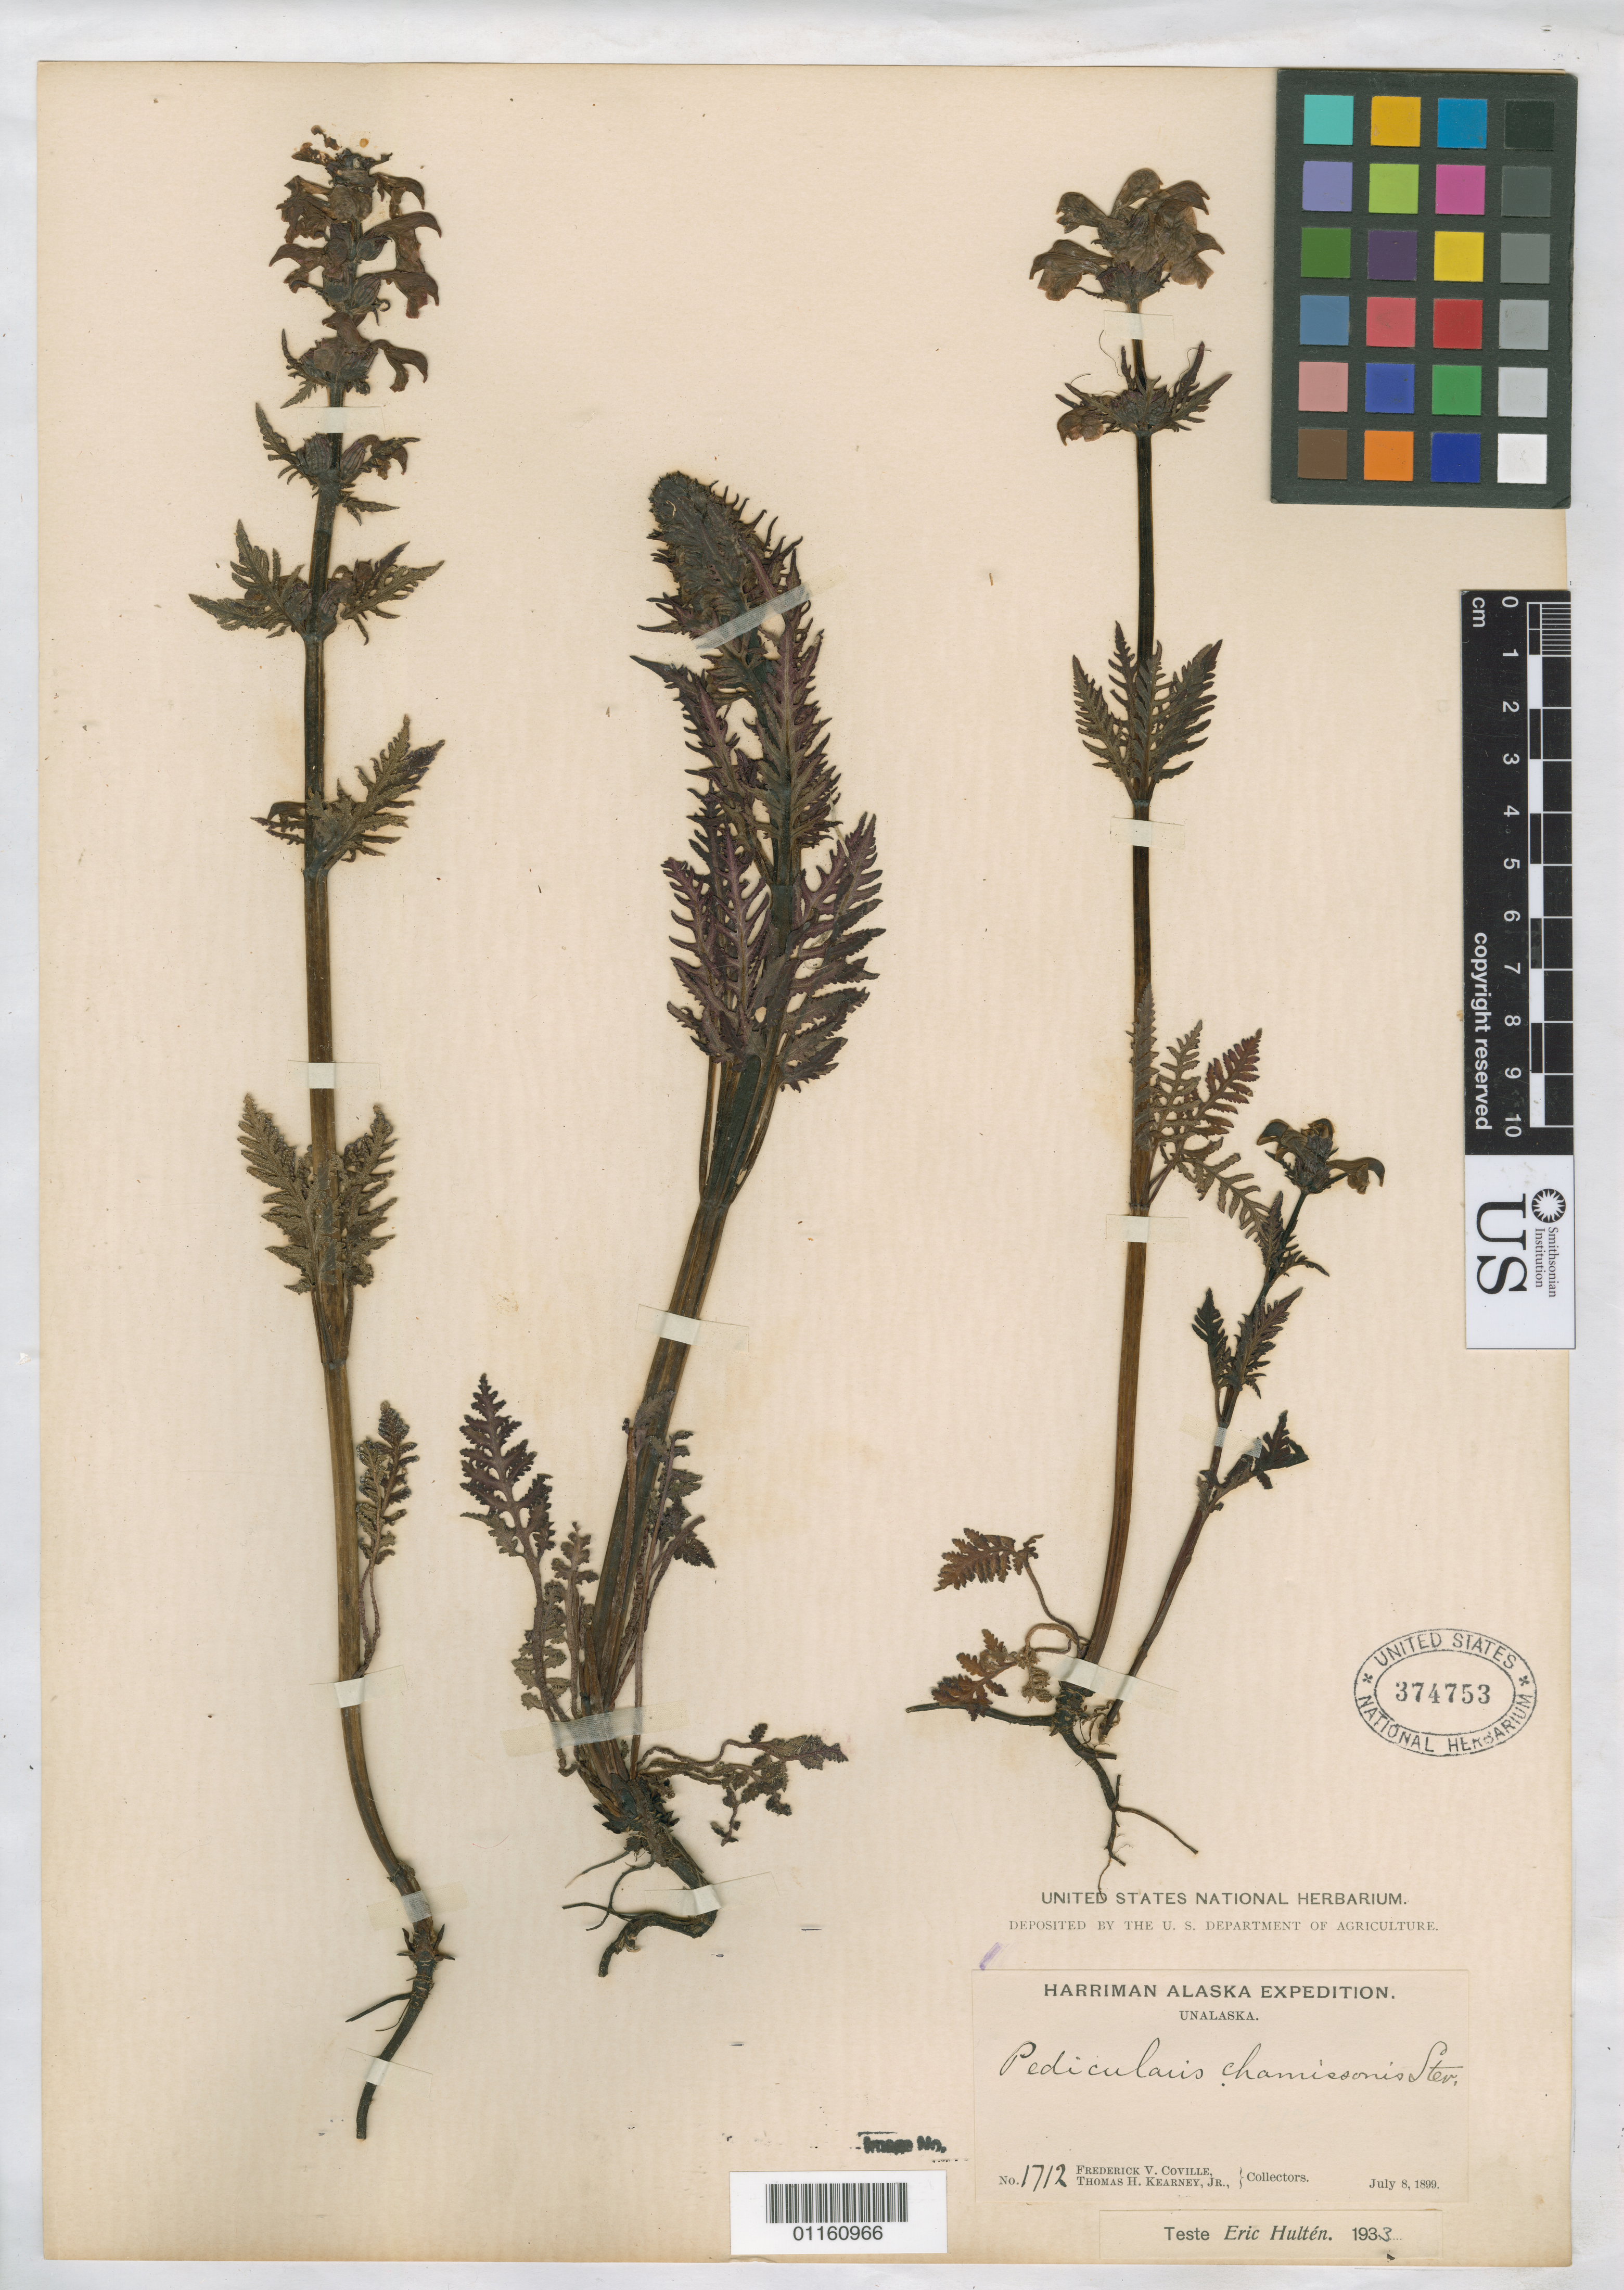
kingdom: Plantae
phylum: Tracheophyta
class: Magnoliopsida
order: Lamiales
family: Orobanchaceae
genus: Pedicularis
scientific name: Pedicularis chamissonis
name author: Steven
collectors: F. V. Coville & T. H. Kearney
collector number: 1712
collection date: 1899-07-08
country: United States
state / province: Alaska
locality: Unalaska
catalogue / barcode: US 374753